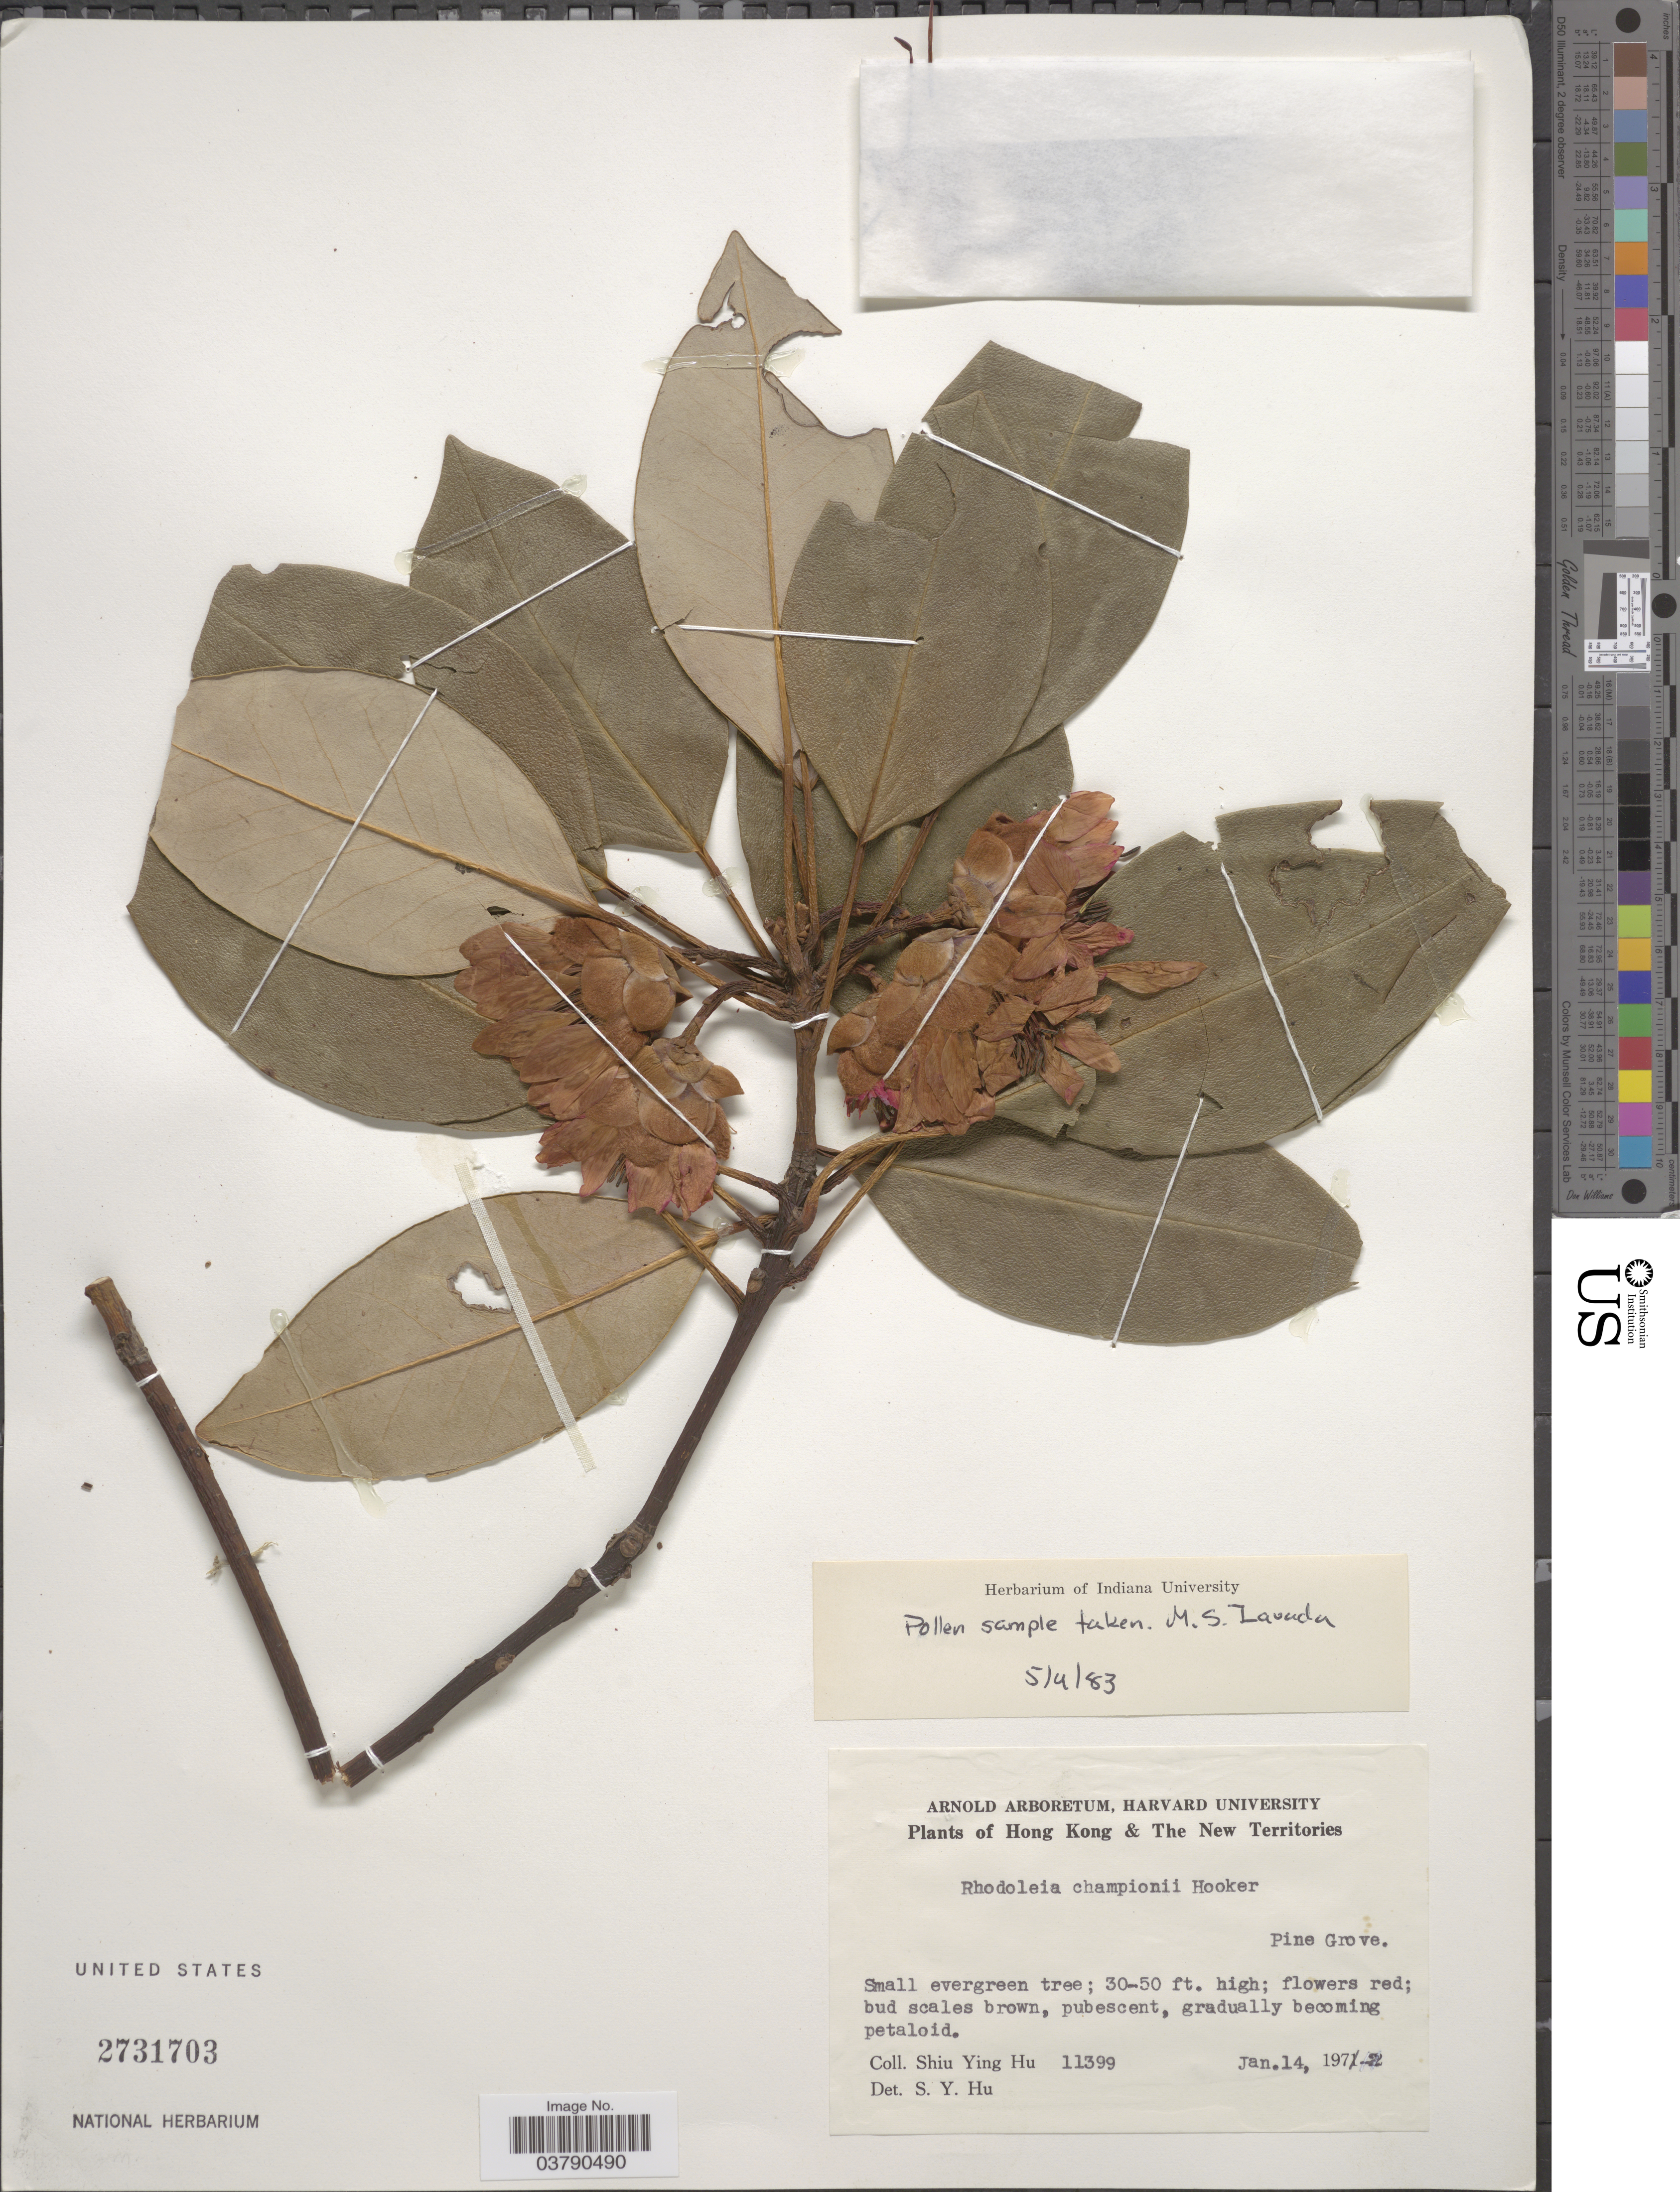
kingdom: Plantae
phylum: Tracheophyta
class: Magnoliopsida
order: Saxifragales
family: Hamamelidaceae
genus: Rhodoleia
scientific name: Rhodoleia championii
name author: Hook. f.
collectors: S. Y. Hu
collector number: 11399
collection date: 1972-01-14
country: China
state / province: Hong Kong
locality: Hong Kong & The New Territories. Pine Grove.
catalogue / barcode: US 2731703